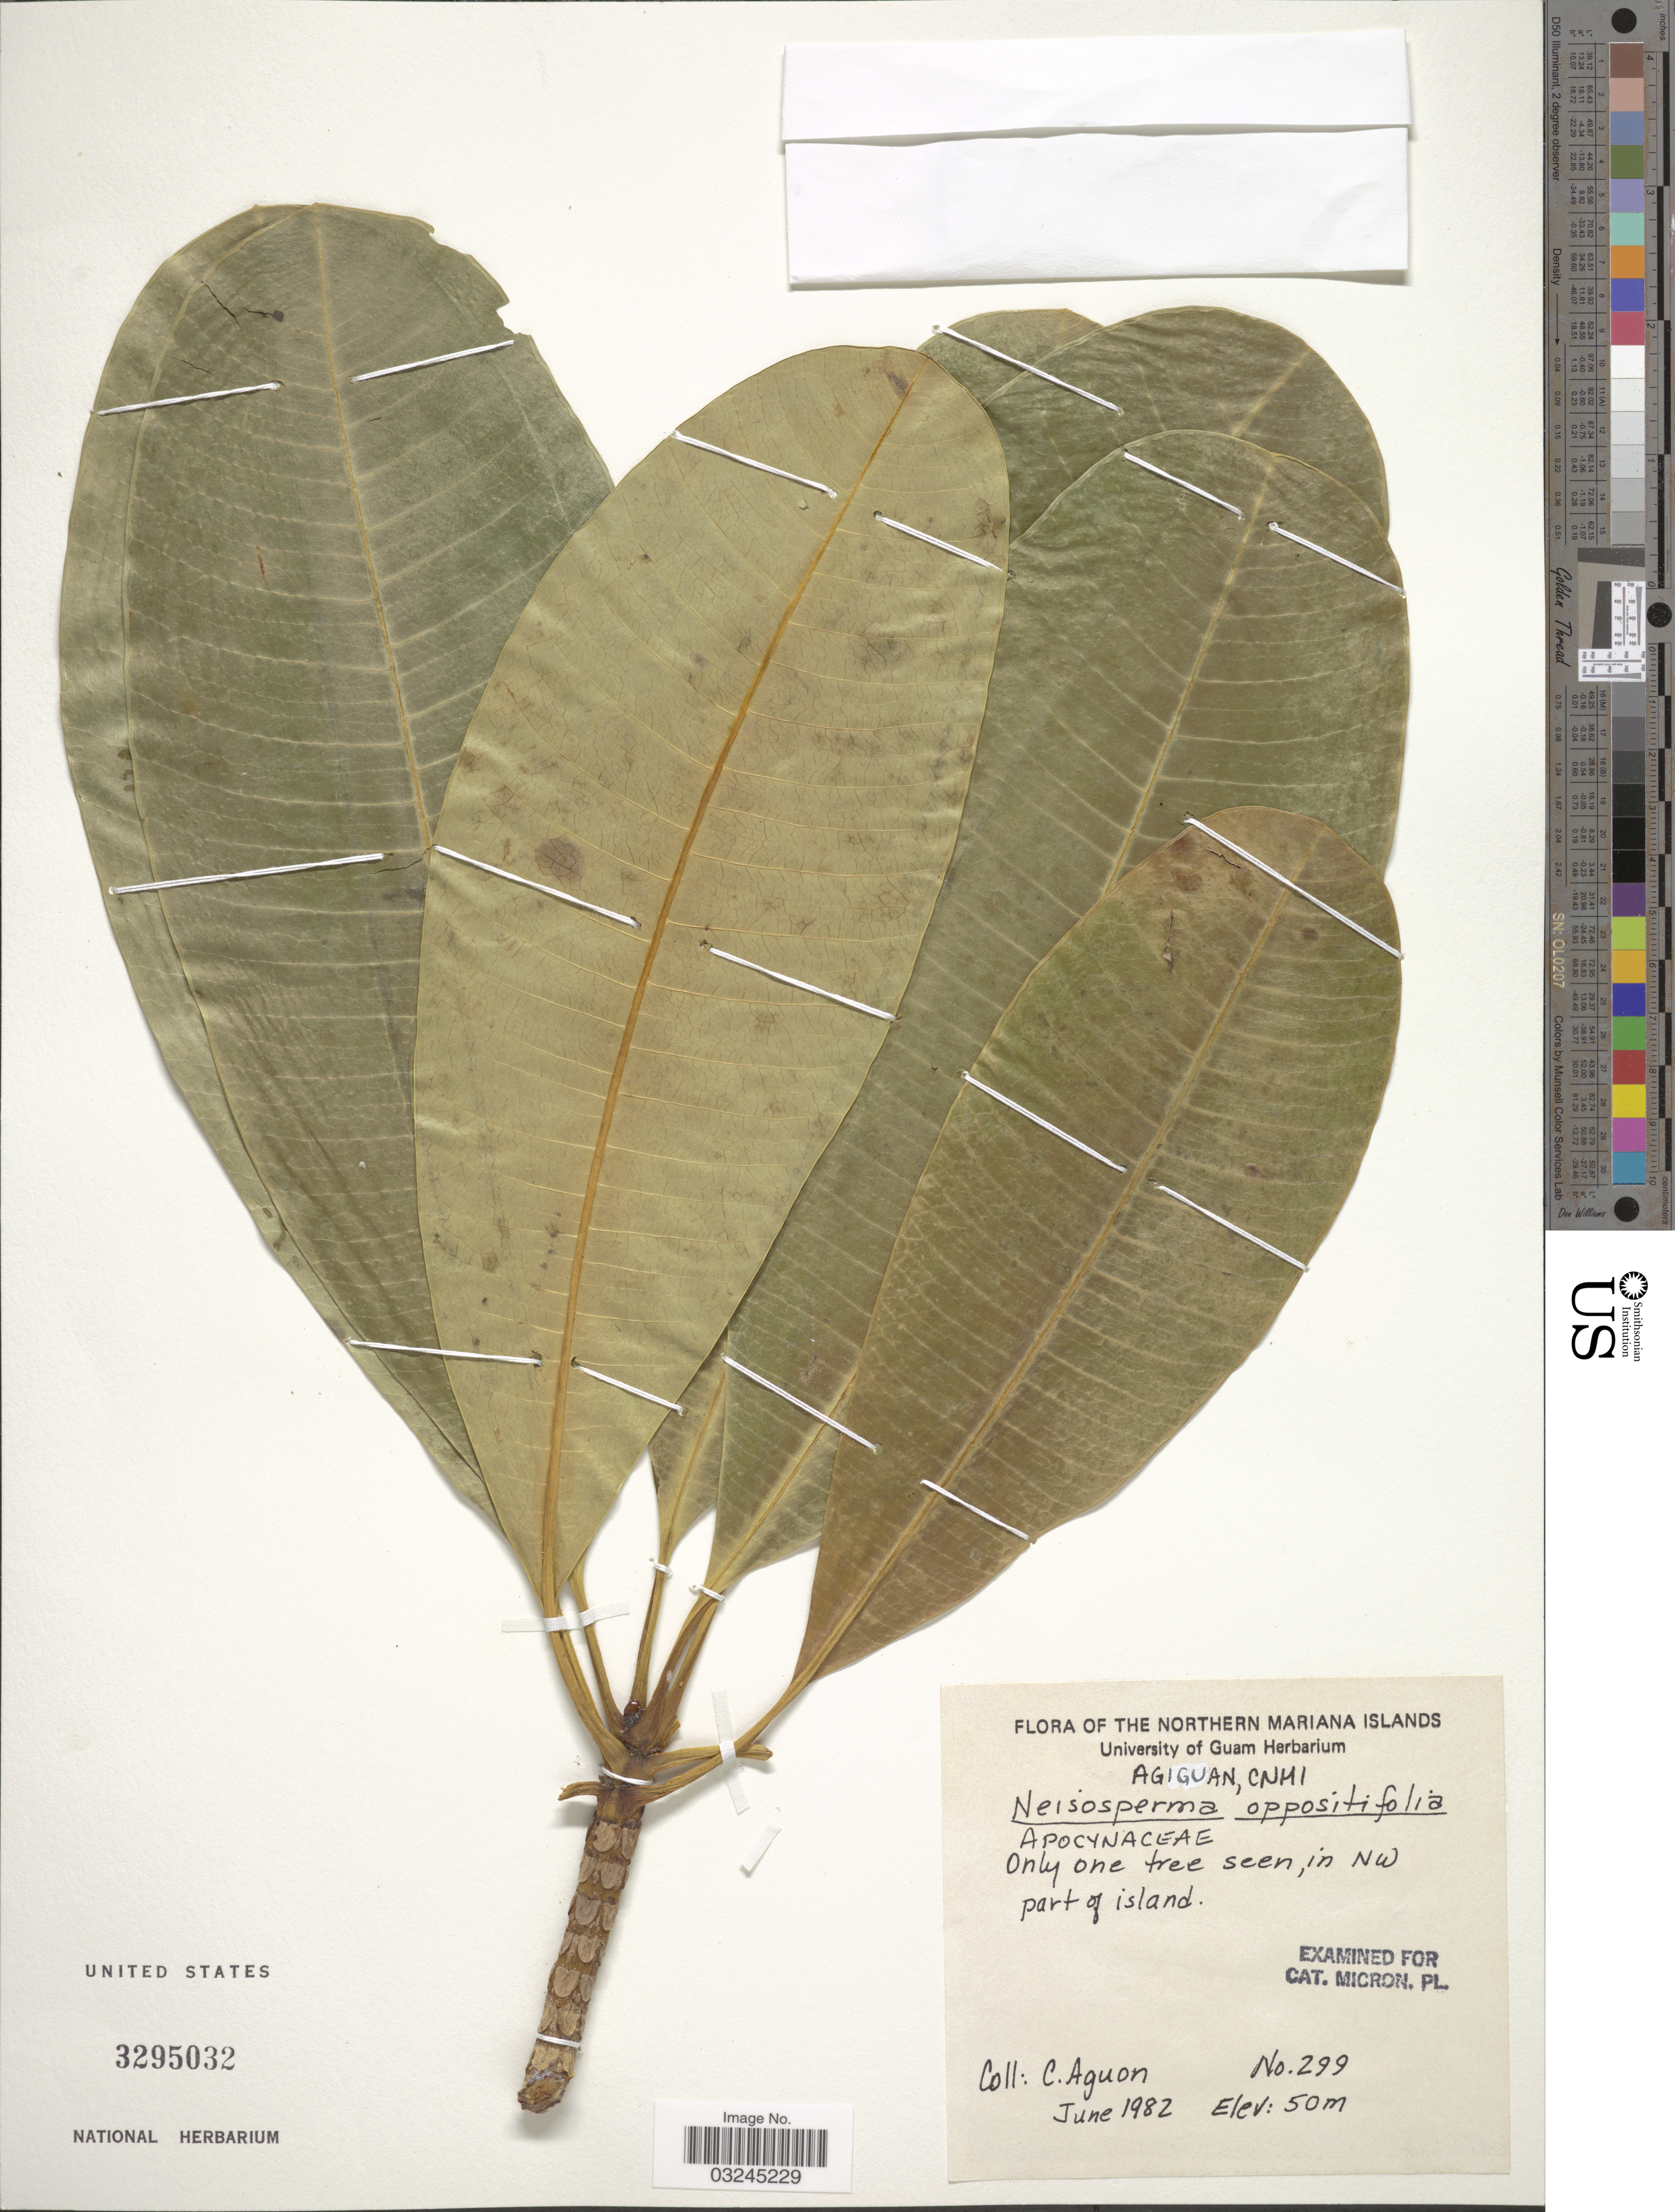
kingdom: Plantae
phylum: Tracheophyta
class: Magnoliopsida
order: Gentianales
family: Apocynaceae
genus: Ochrosia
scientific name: Ochrosia oppositifolia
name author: (Lam.) K. Schum.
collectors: C. Aguon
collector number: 299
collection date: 1982-06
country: Northern Mariana Islands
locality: Agiguan, CNMI. NW part of island.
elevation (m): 50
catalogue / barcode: US 3295032